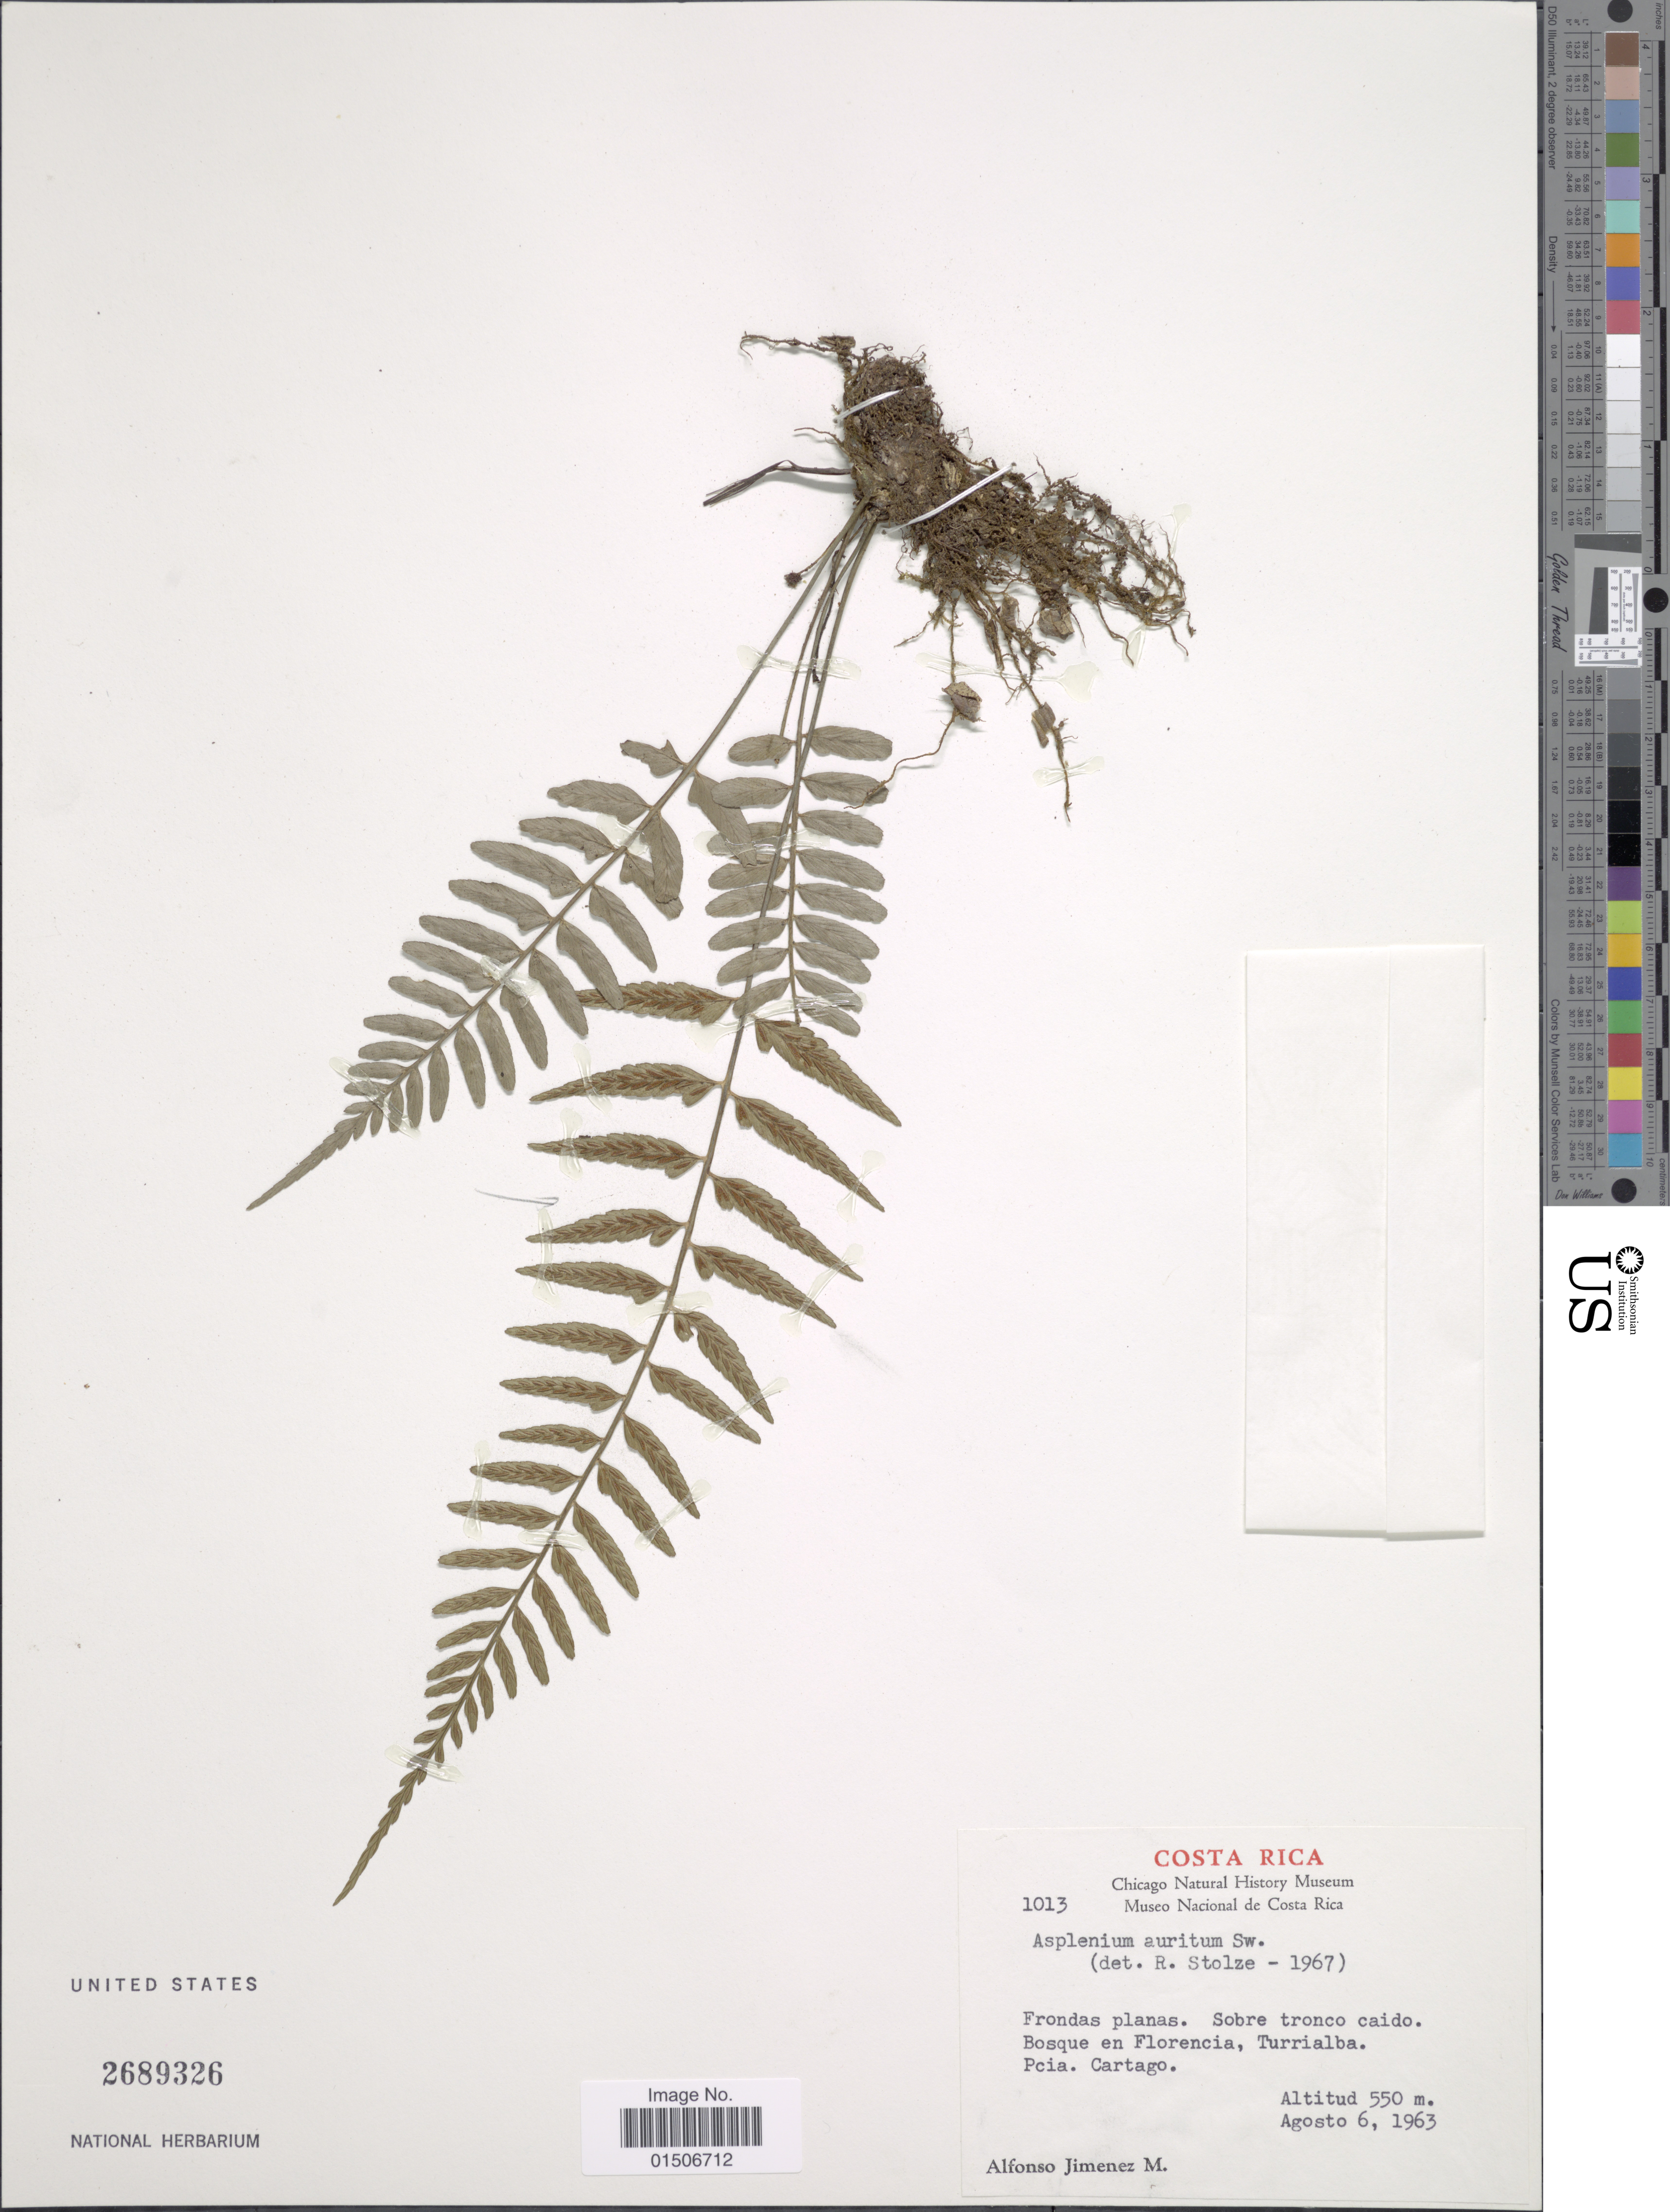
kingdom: Plantae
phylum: Tracheophyta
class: Polypodiopsida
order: Polypodiales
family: Aspleniaceae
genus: Asplenium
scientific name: Asplenium levyi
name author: E. Fourn.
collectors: A. Jimenez M.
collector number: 1013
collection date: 1963-08-06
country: Costa Rica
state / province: Cartago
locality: Sobr tronco caido. Bosque en Florencia, Turrilaba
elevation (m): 550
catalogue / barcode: US 2689326